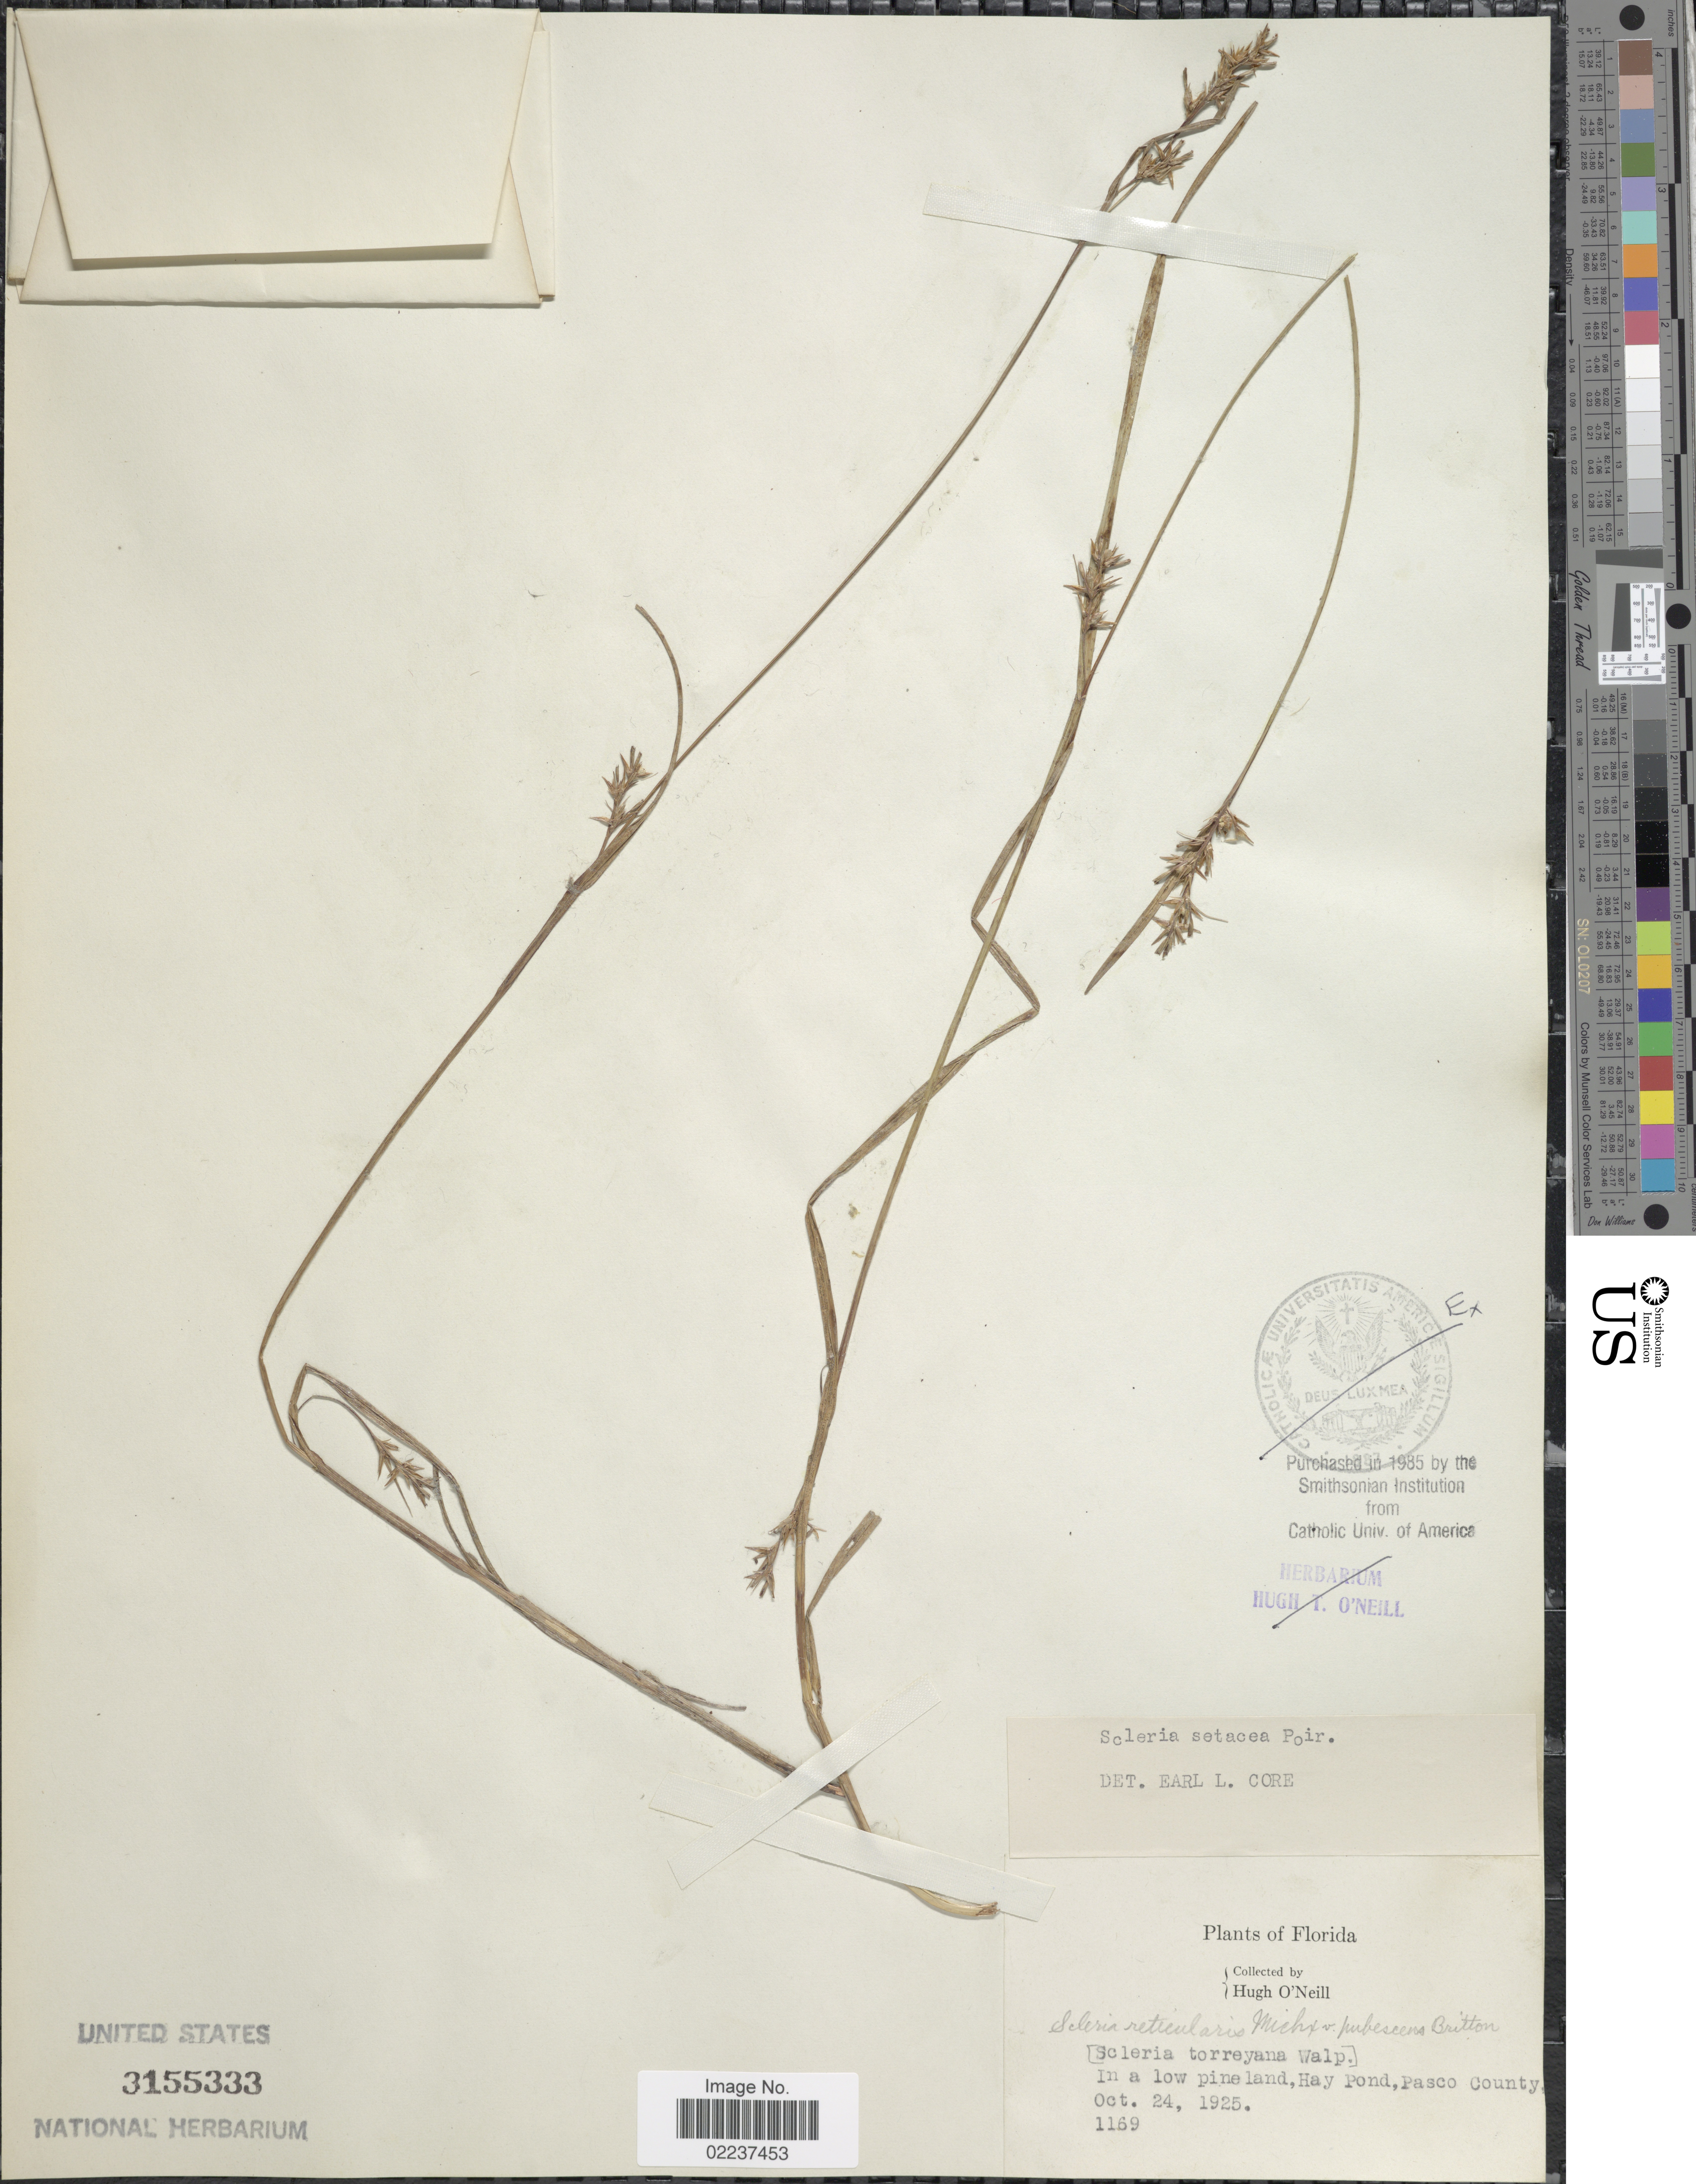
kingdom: Plantae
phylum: Tracheophyta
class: Liliopsida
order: Poales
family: Cyperaceae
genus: Scleria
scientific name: Scleria muehlenbergii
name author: Steud.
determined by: Strong, Mark T., (BOT), Smithsonian Institution - National Museum of Natural History (UNITED STATES)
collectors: H. O'Neill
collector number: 1169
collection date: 1925-10-24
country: United States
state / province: Florida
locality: In a low pineland, Hay Pond, Pasco County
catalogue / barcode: US 3155333